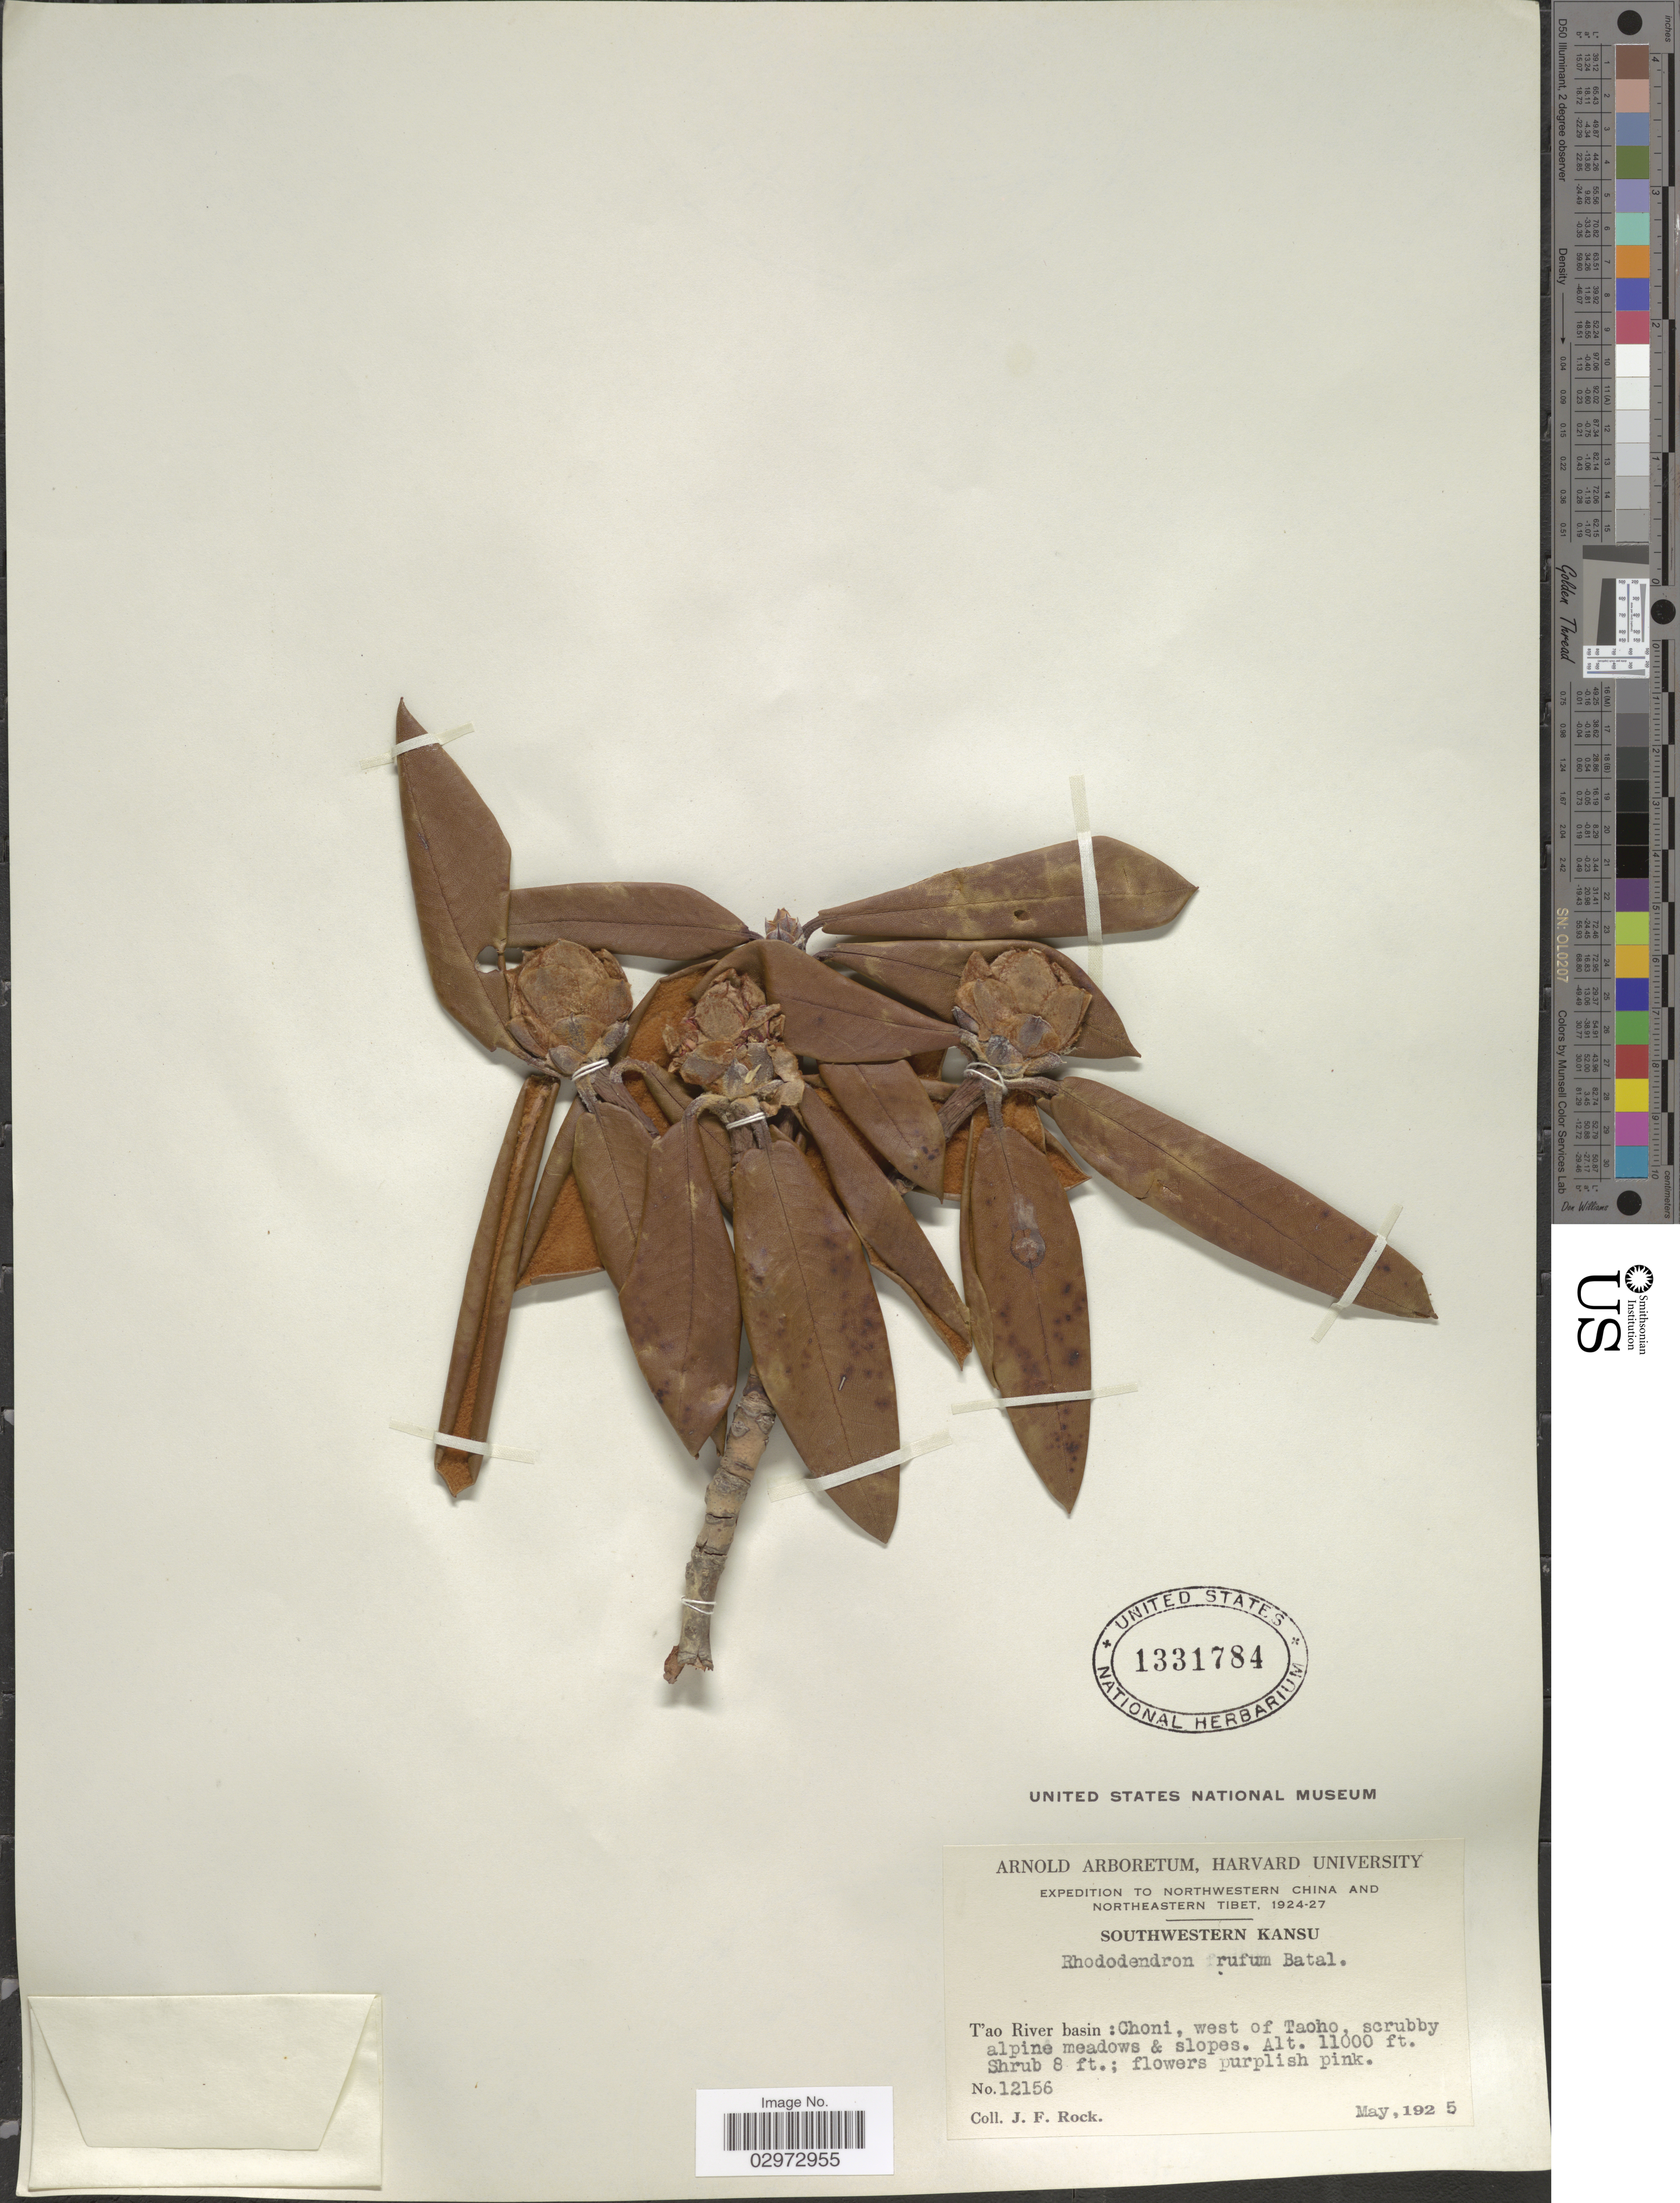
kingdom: Plantae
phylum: Tracheophyta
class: Magnoliopsida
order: Ericales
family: Ericaceae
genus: Rhododendron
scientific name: Rhododendron rufum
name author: Batalin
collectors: J. Rock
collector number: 12156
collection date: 1925-05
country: China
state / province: Gansu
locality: Northwestern China, Southwestern Kansu, T'ao River basin, Choni, west of Taoho.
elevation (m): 3353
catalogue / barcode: US 1331784